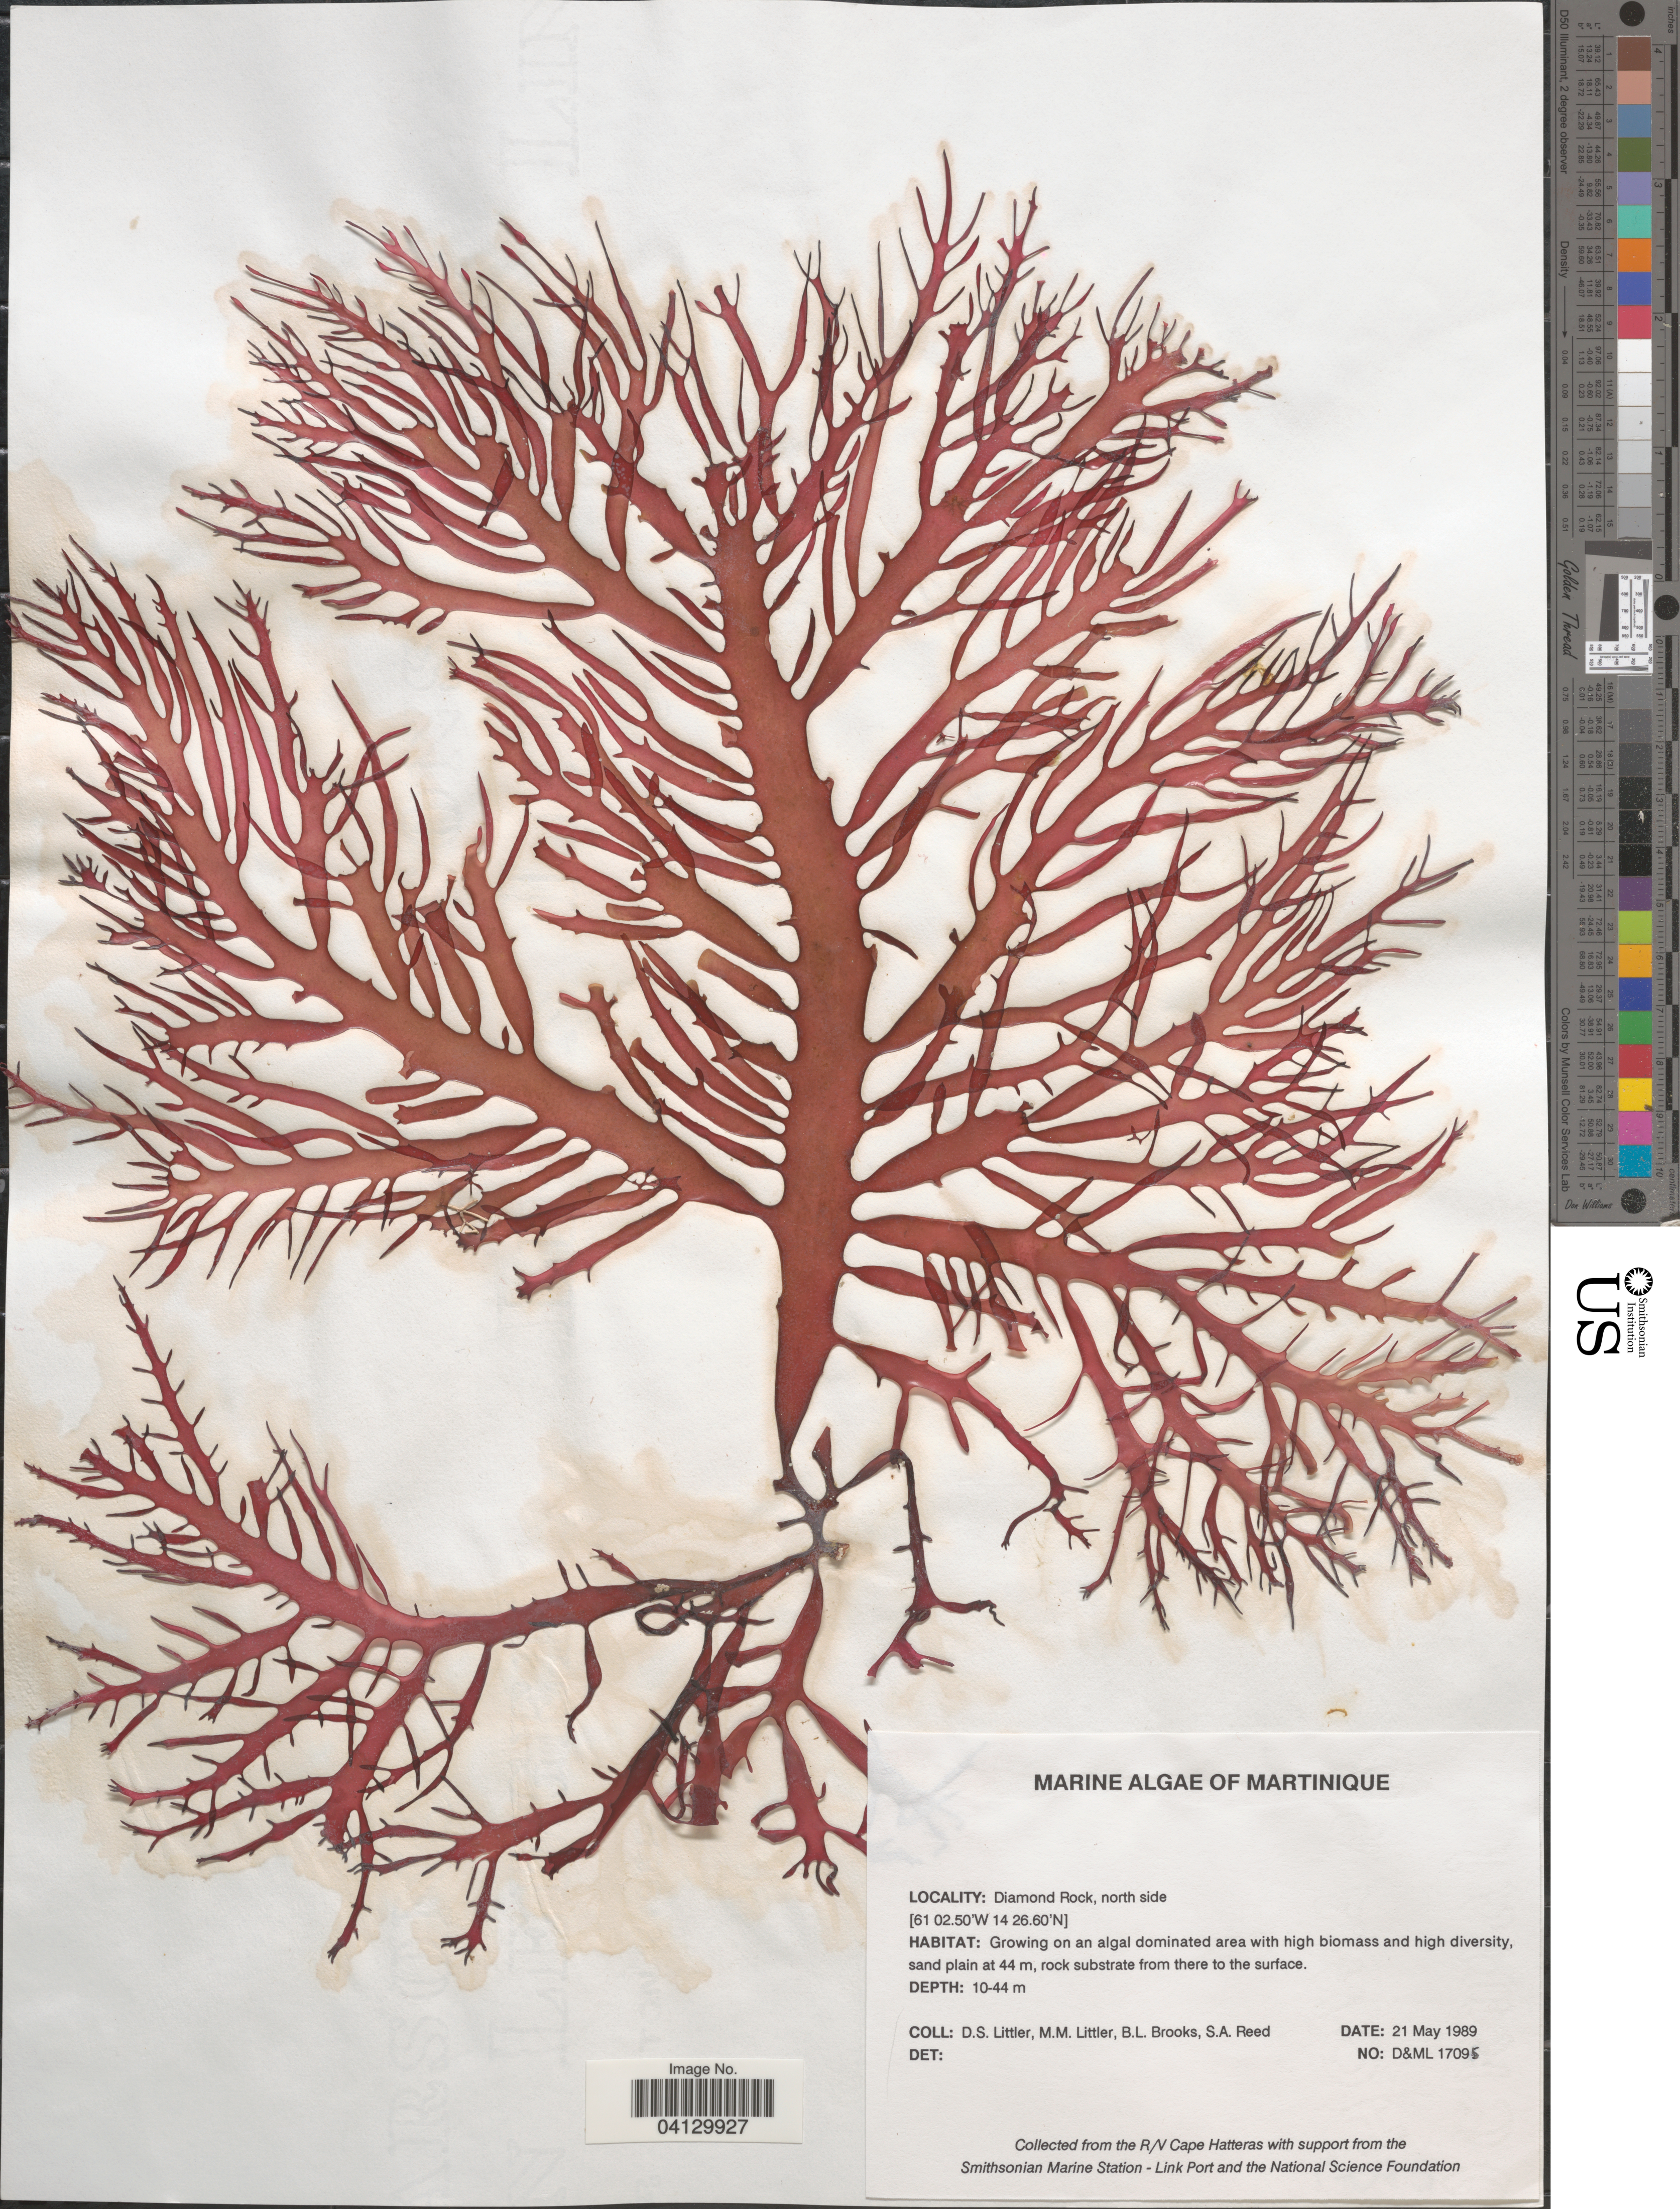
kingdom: Plantae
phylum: Rhodophyta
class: Florideophyceae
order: Corallinales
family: Corallinaceae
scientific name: Crustose Coralline Algae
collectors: D. S. Littler, B. Brooks & S. Reed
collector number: D&ML17095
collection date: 1989-05-21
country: Martinique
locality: Diamond Rock, north side.